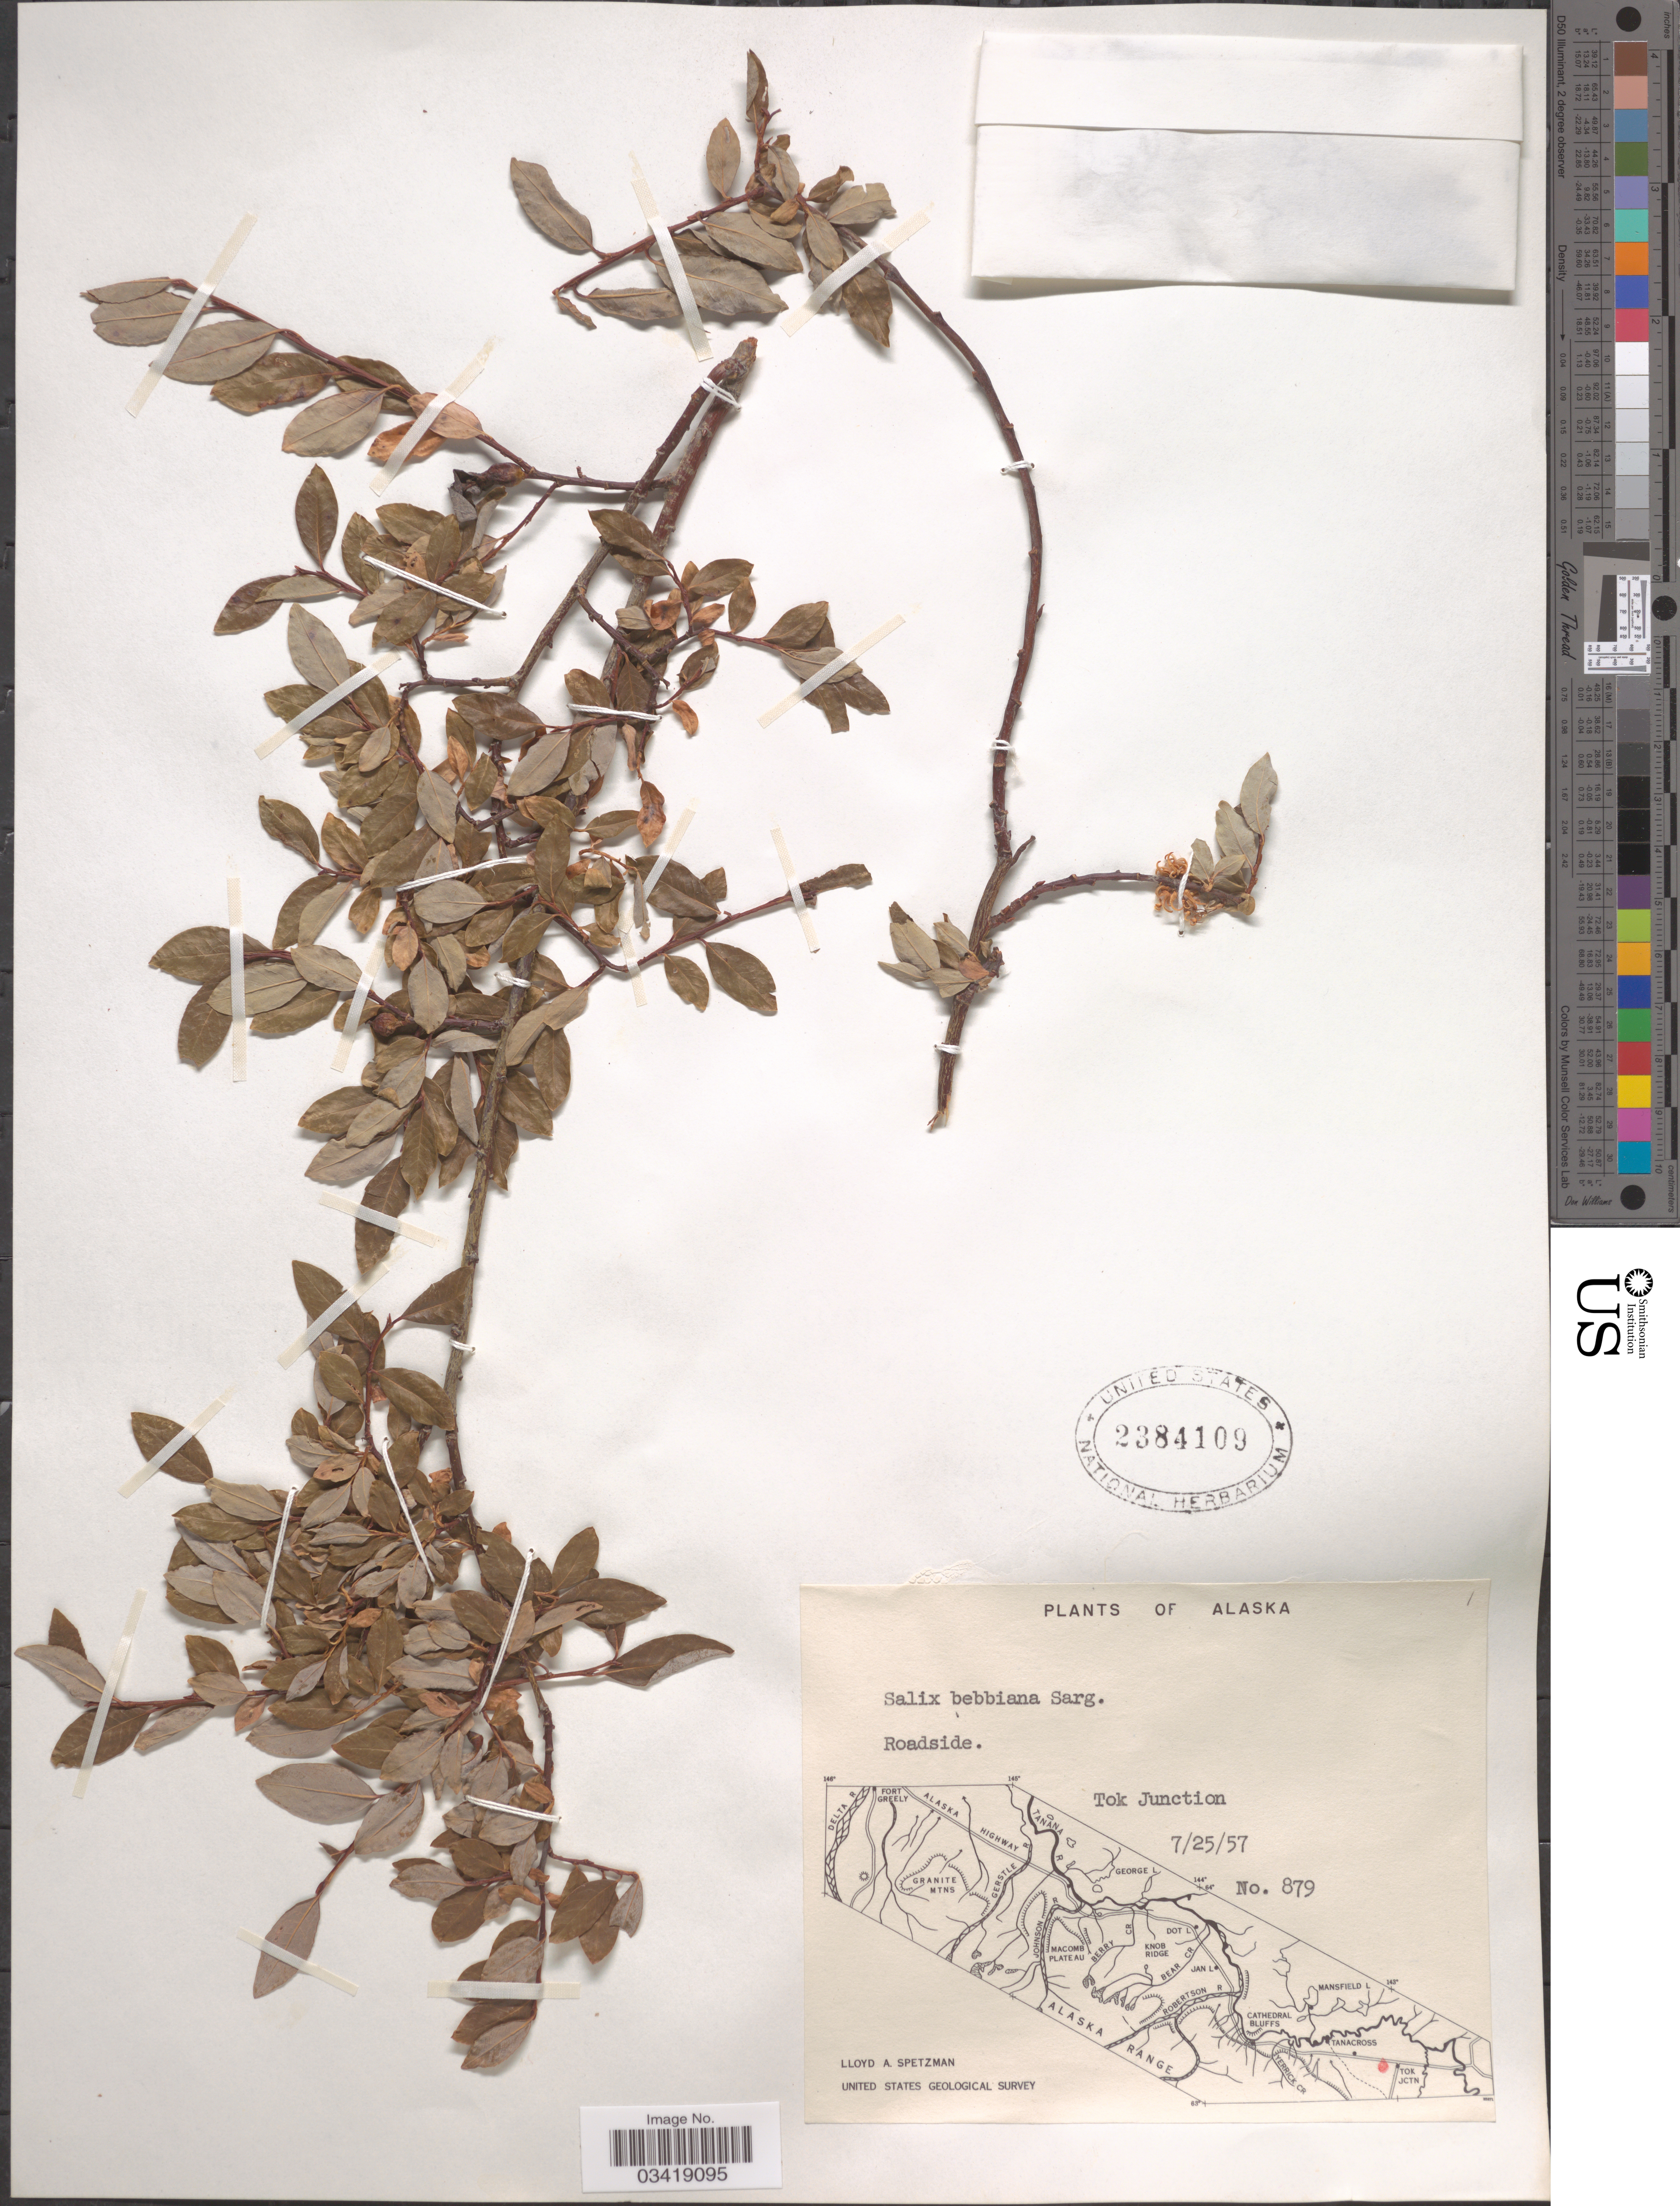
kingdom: Plantae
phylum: Tracheophyta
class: Magnoliopsida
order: Malpighiales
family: Salicaceae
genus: Salix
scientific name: Salix bebbiana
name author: Sarg.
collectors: L. Spetzman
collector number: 879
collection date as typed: Transcribed d/m/y: 25/7/57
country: United States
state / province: Alaska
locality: Roadside. Tok Junction.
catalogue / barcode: US 2384109